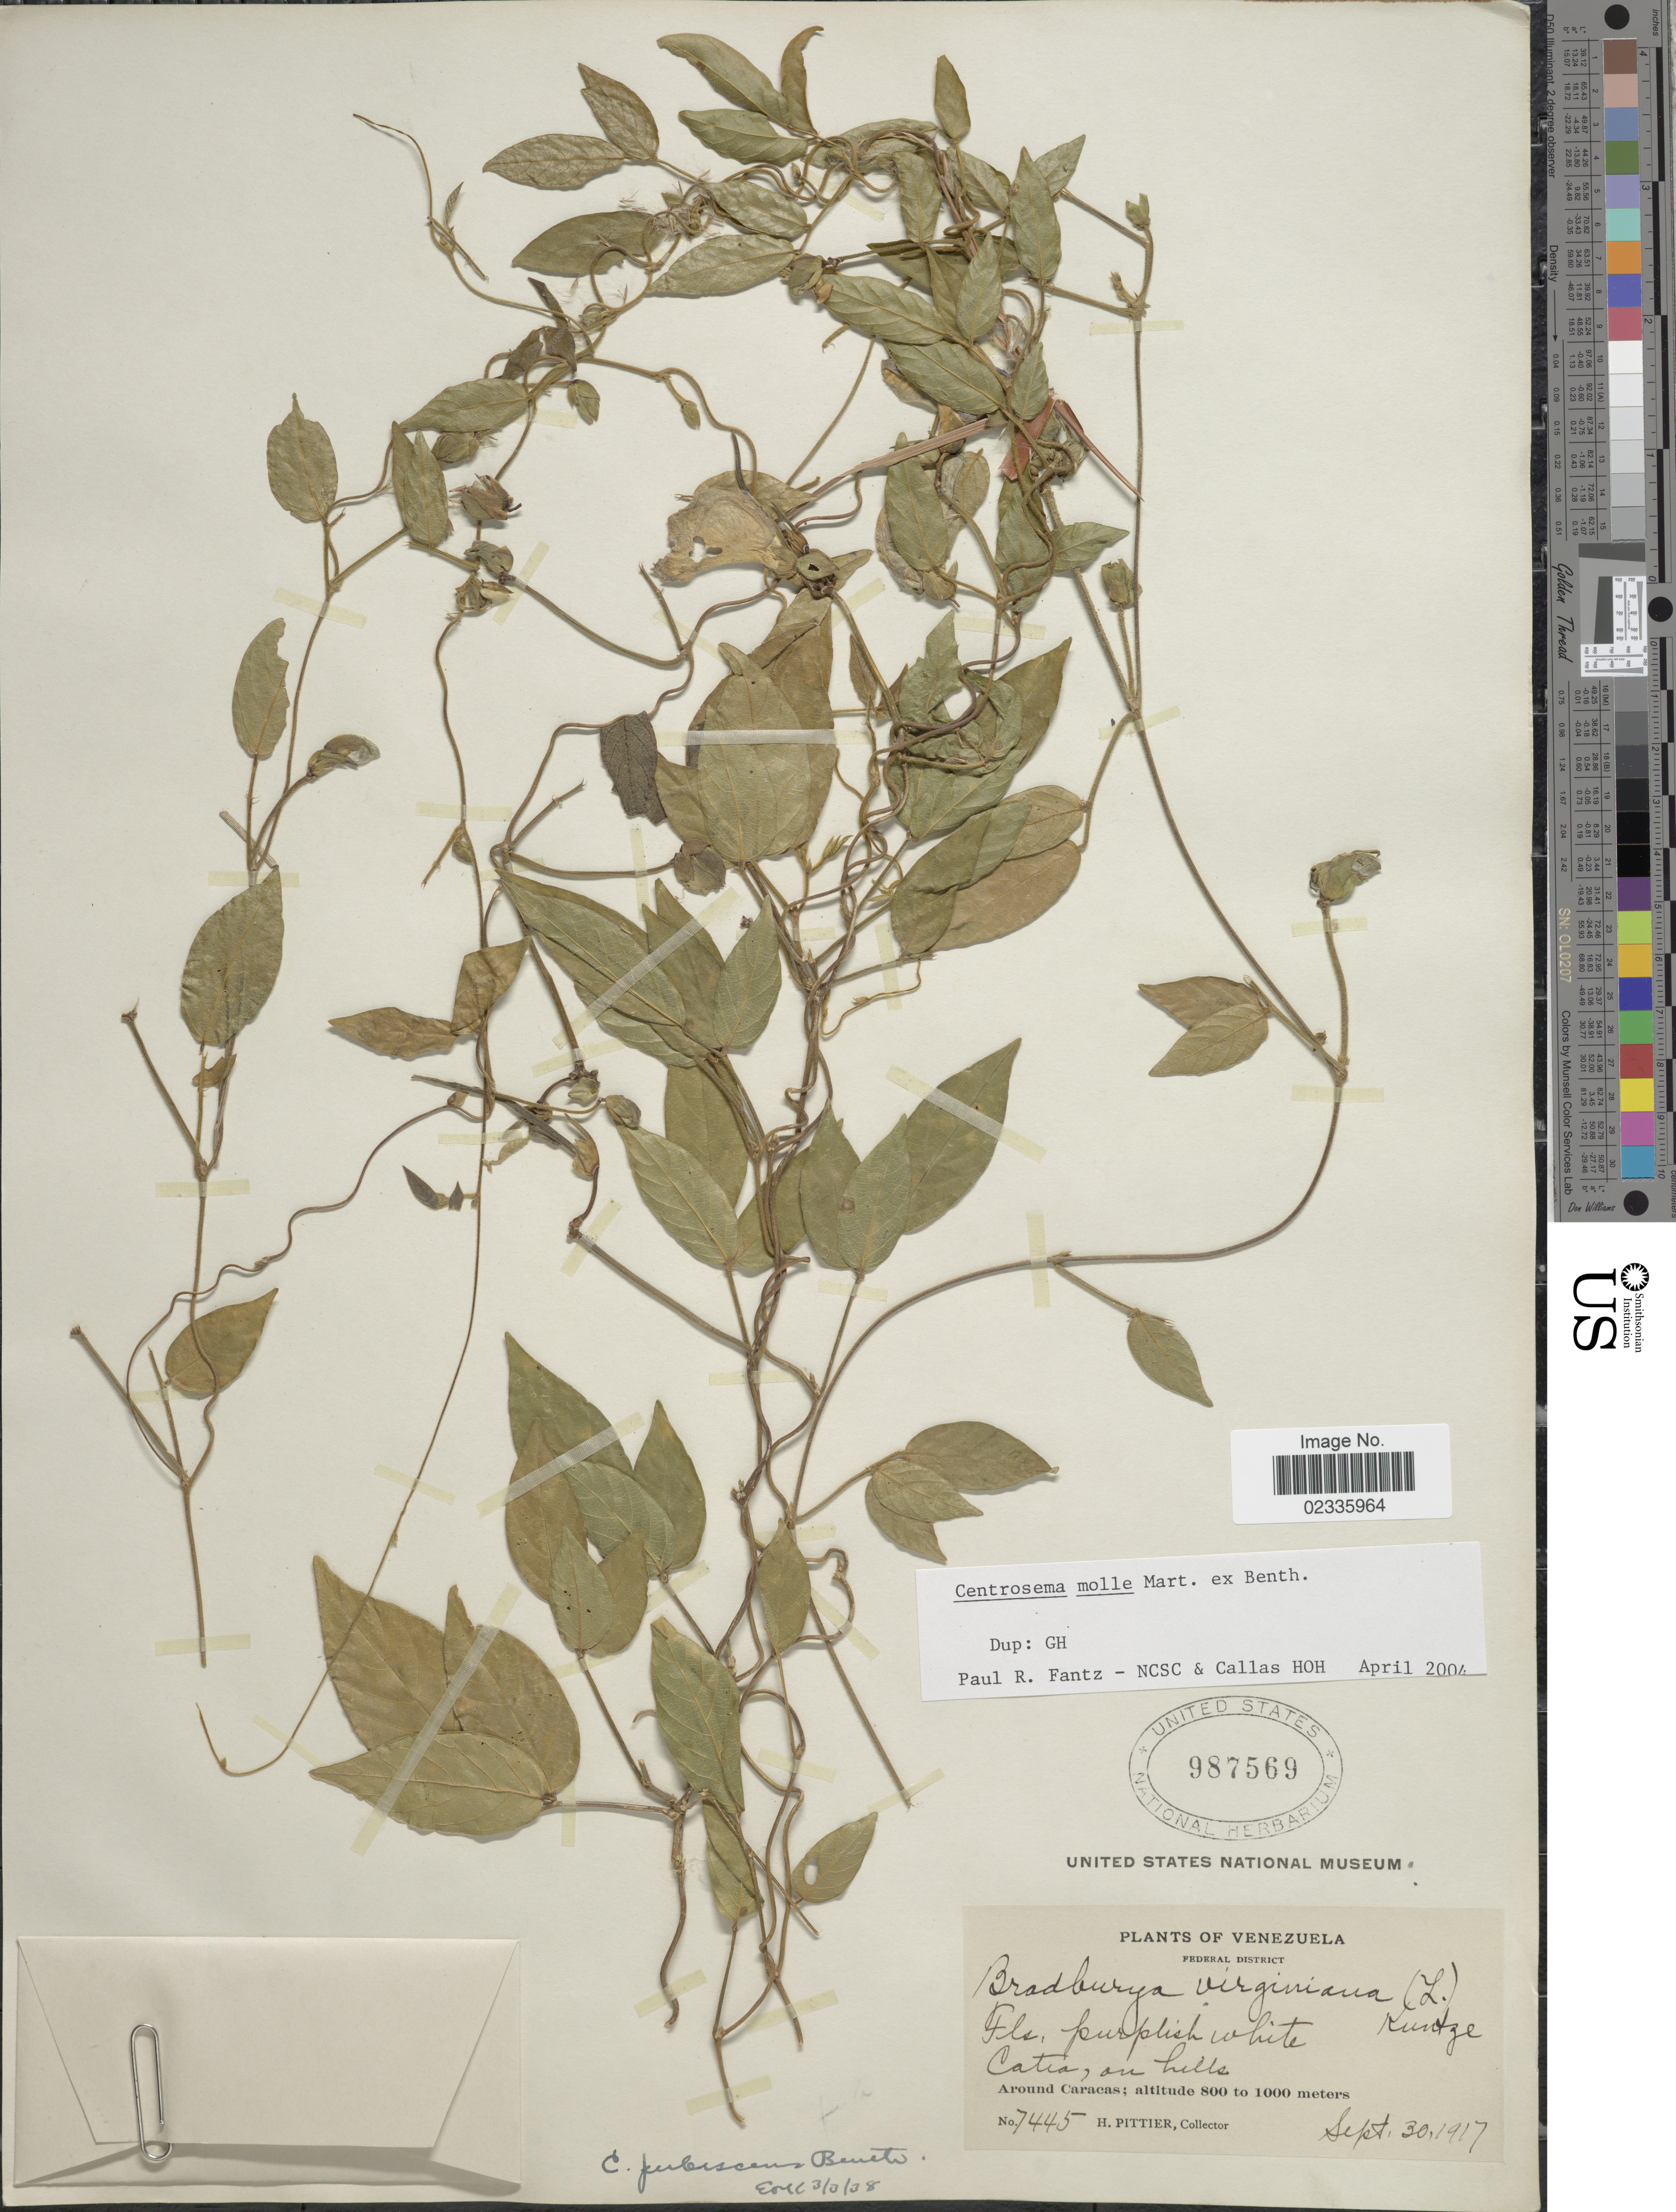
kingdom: Plantae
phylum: Tracheophyta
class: Magnoliopsida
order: Fabales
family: Fabaceae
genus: Centrosema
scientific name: Centrosema molle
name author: Mart. ex Benth.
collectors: H. F. Pittier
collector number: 7445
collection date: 1917-09-30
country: Venezuela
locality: Federal District. Around Caracas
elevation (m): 800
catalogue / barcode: US 987569